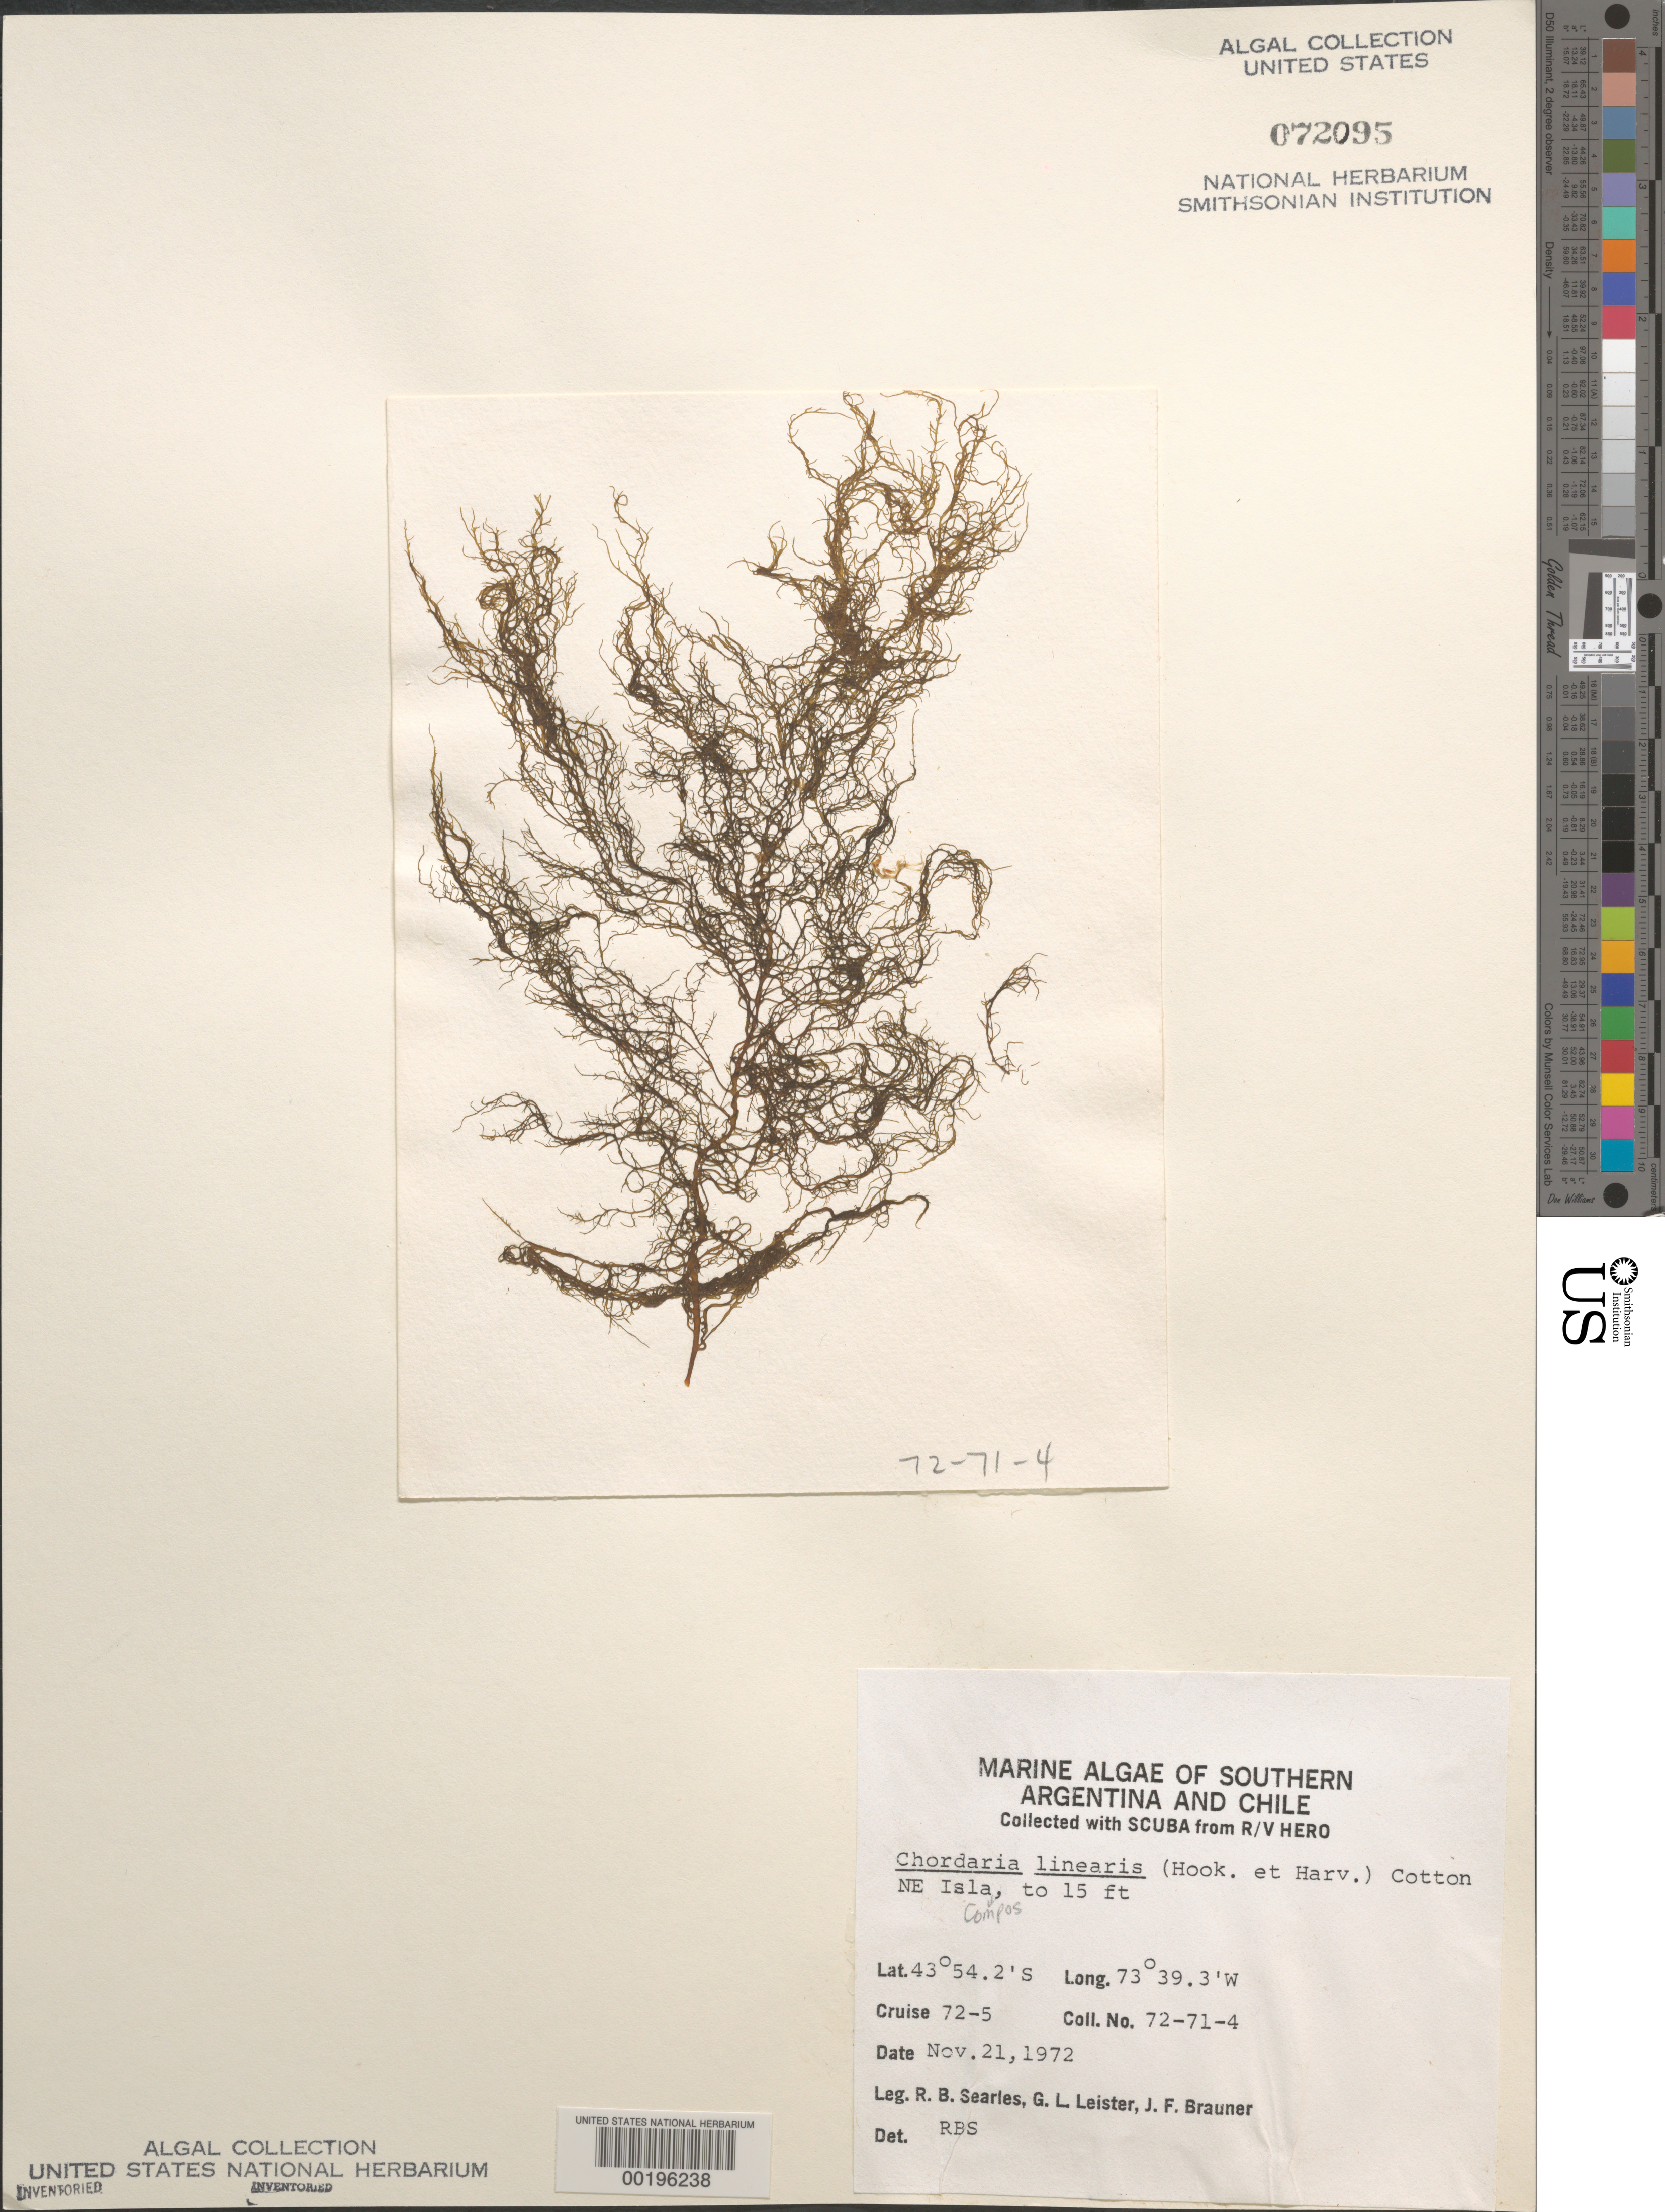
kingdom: Chromista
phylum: Ochrophyta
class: Phaeophyceae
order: Ectocarpales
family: Chordariaceae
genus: Chordaria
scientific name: Chordaria linearis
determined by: Searles, R. B.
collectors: R. Searles, G. Leister & J. F. Brauner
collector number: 72-71-4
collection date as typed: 21 Nov 1972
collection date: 1972-11-21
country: Chile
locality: Isla compos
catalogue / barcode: US 72095